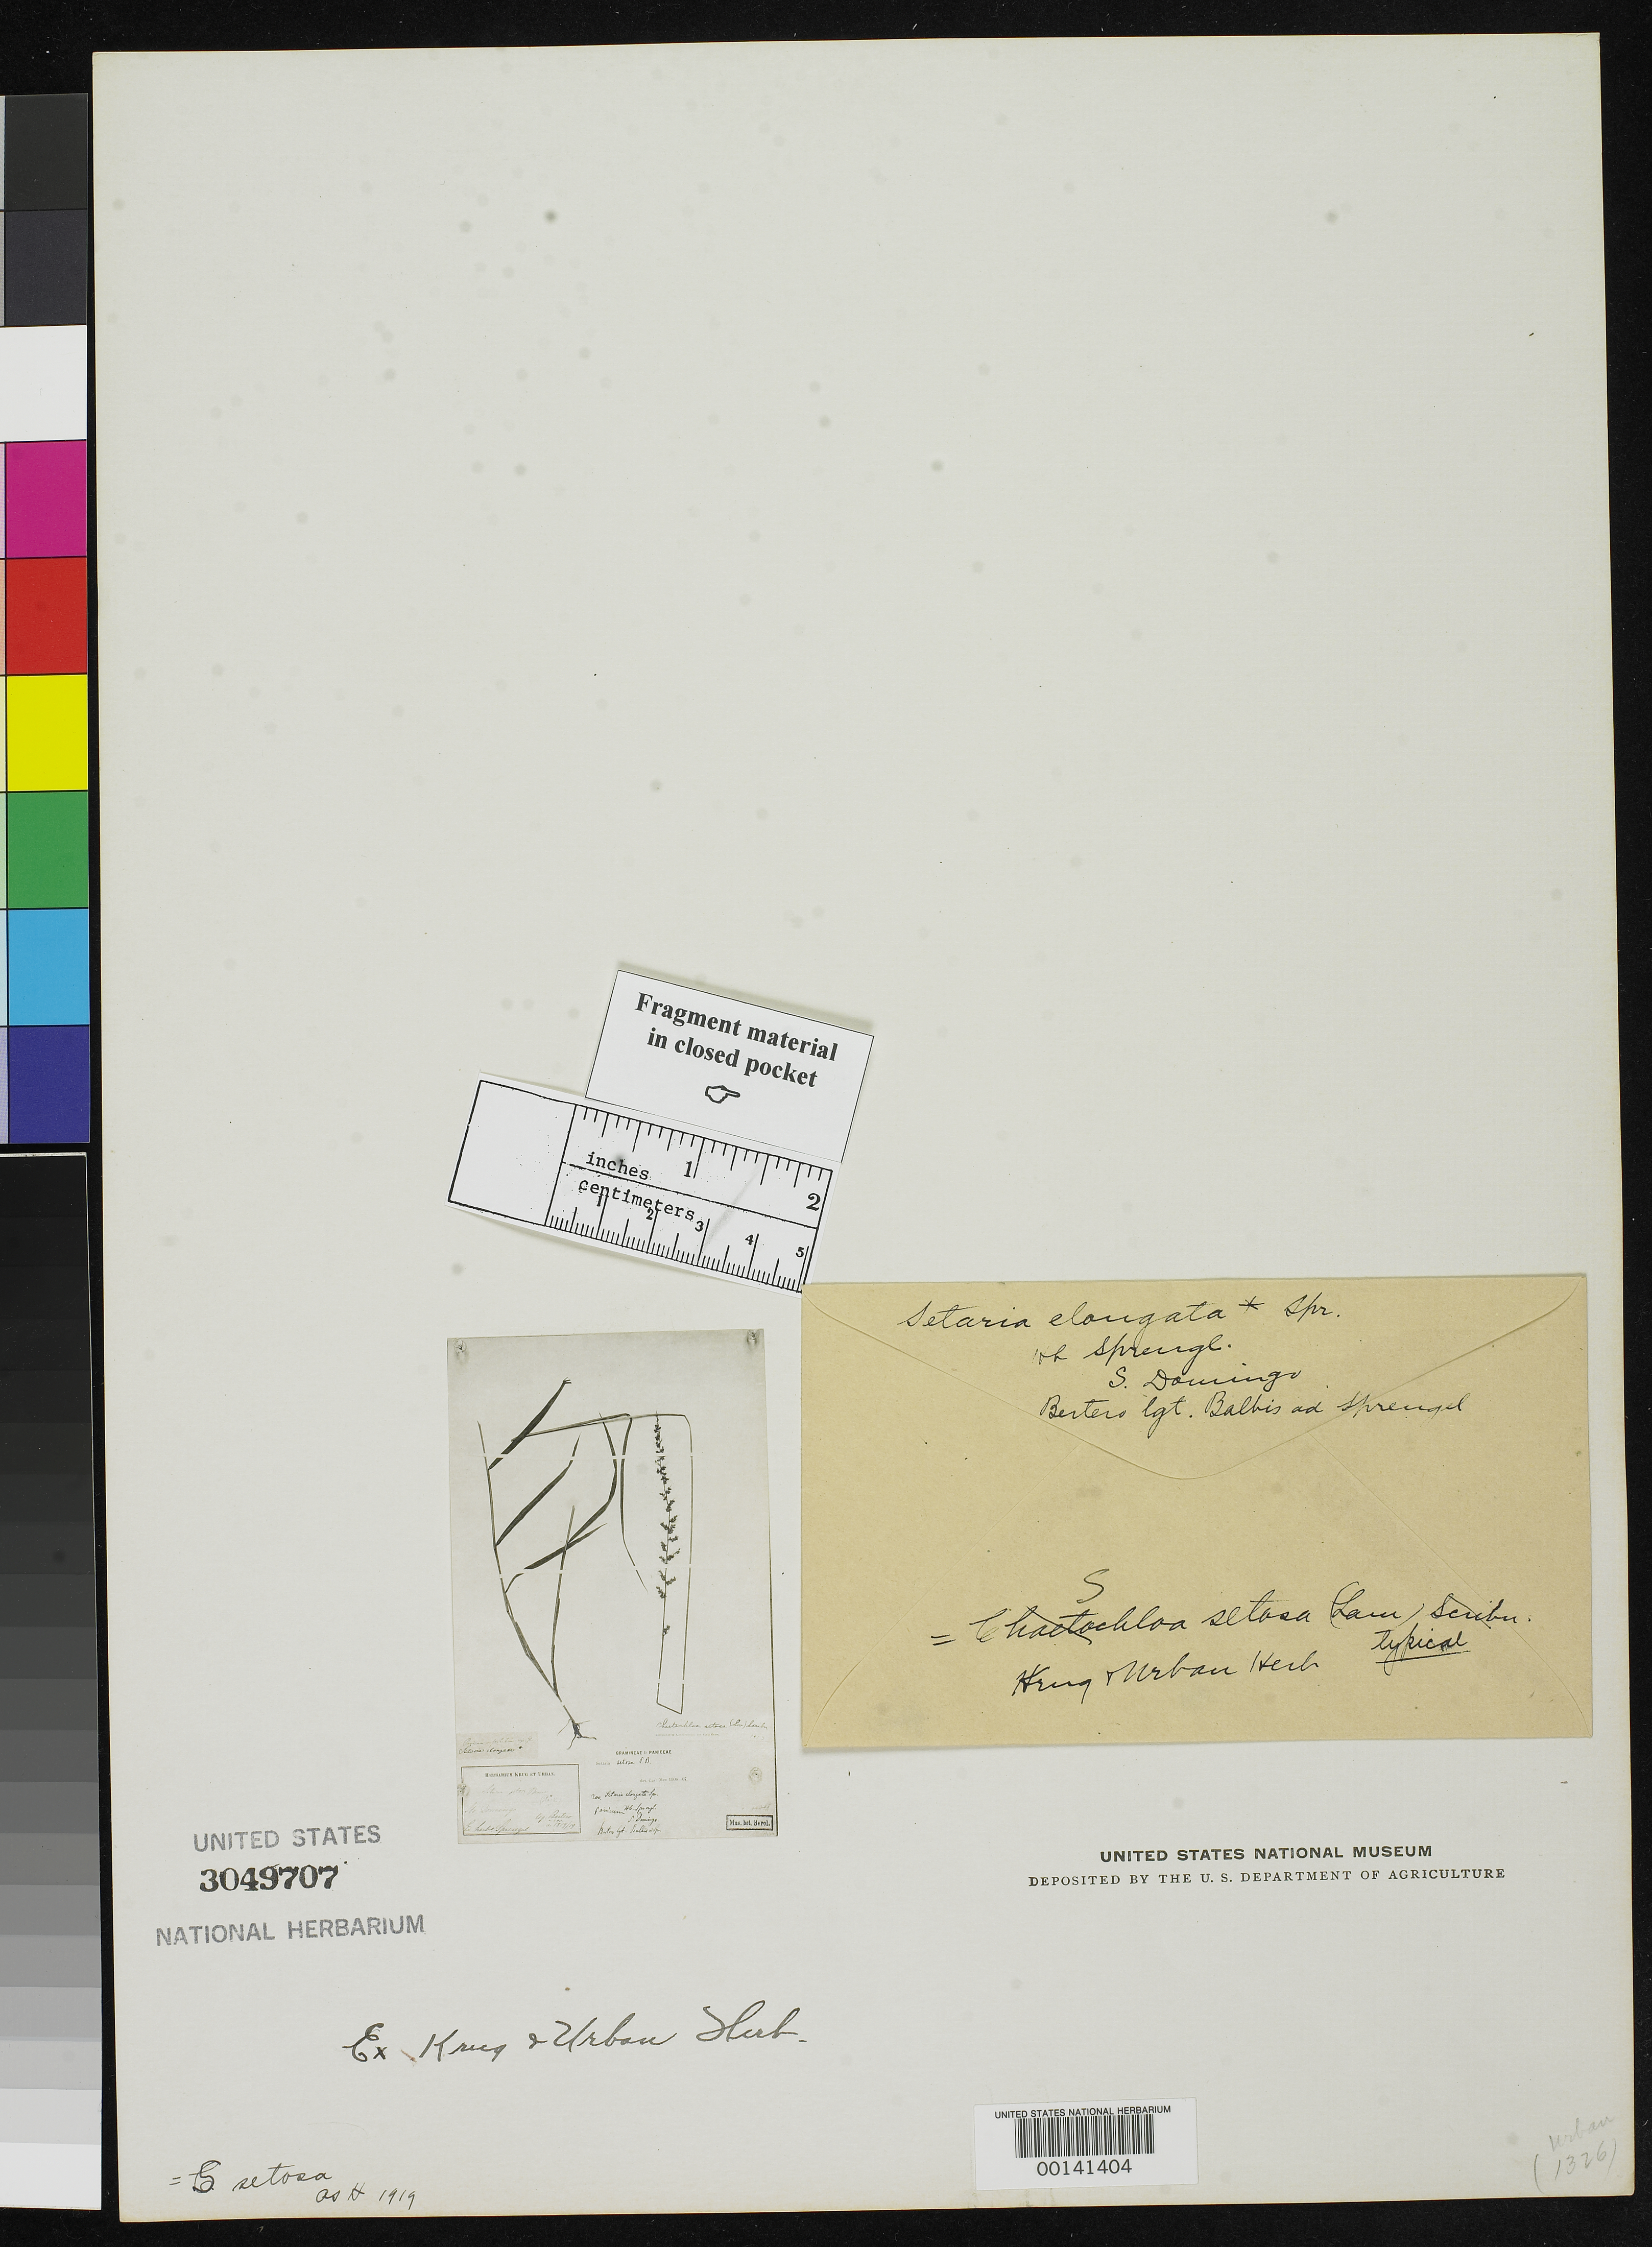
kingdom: Plantae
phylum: Tracheophyta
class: Liliopsida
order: Poales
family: Poaceae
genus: Setaria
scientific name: Setaria elongata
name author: Spreng. ex Schult.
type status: Type Fragment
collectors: C. L. G. Bertero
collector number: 200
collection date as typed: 1817 to -- --- 1819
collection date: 1817/1819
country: Dominican Republic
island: Hispaniola Island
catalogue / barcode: US 3049707